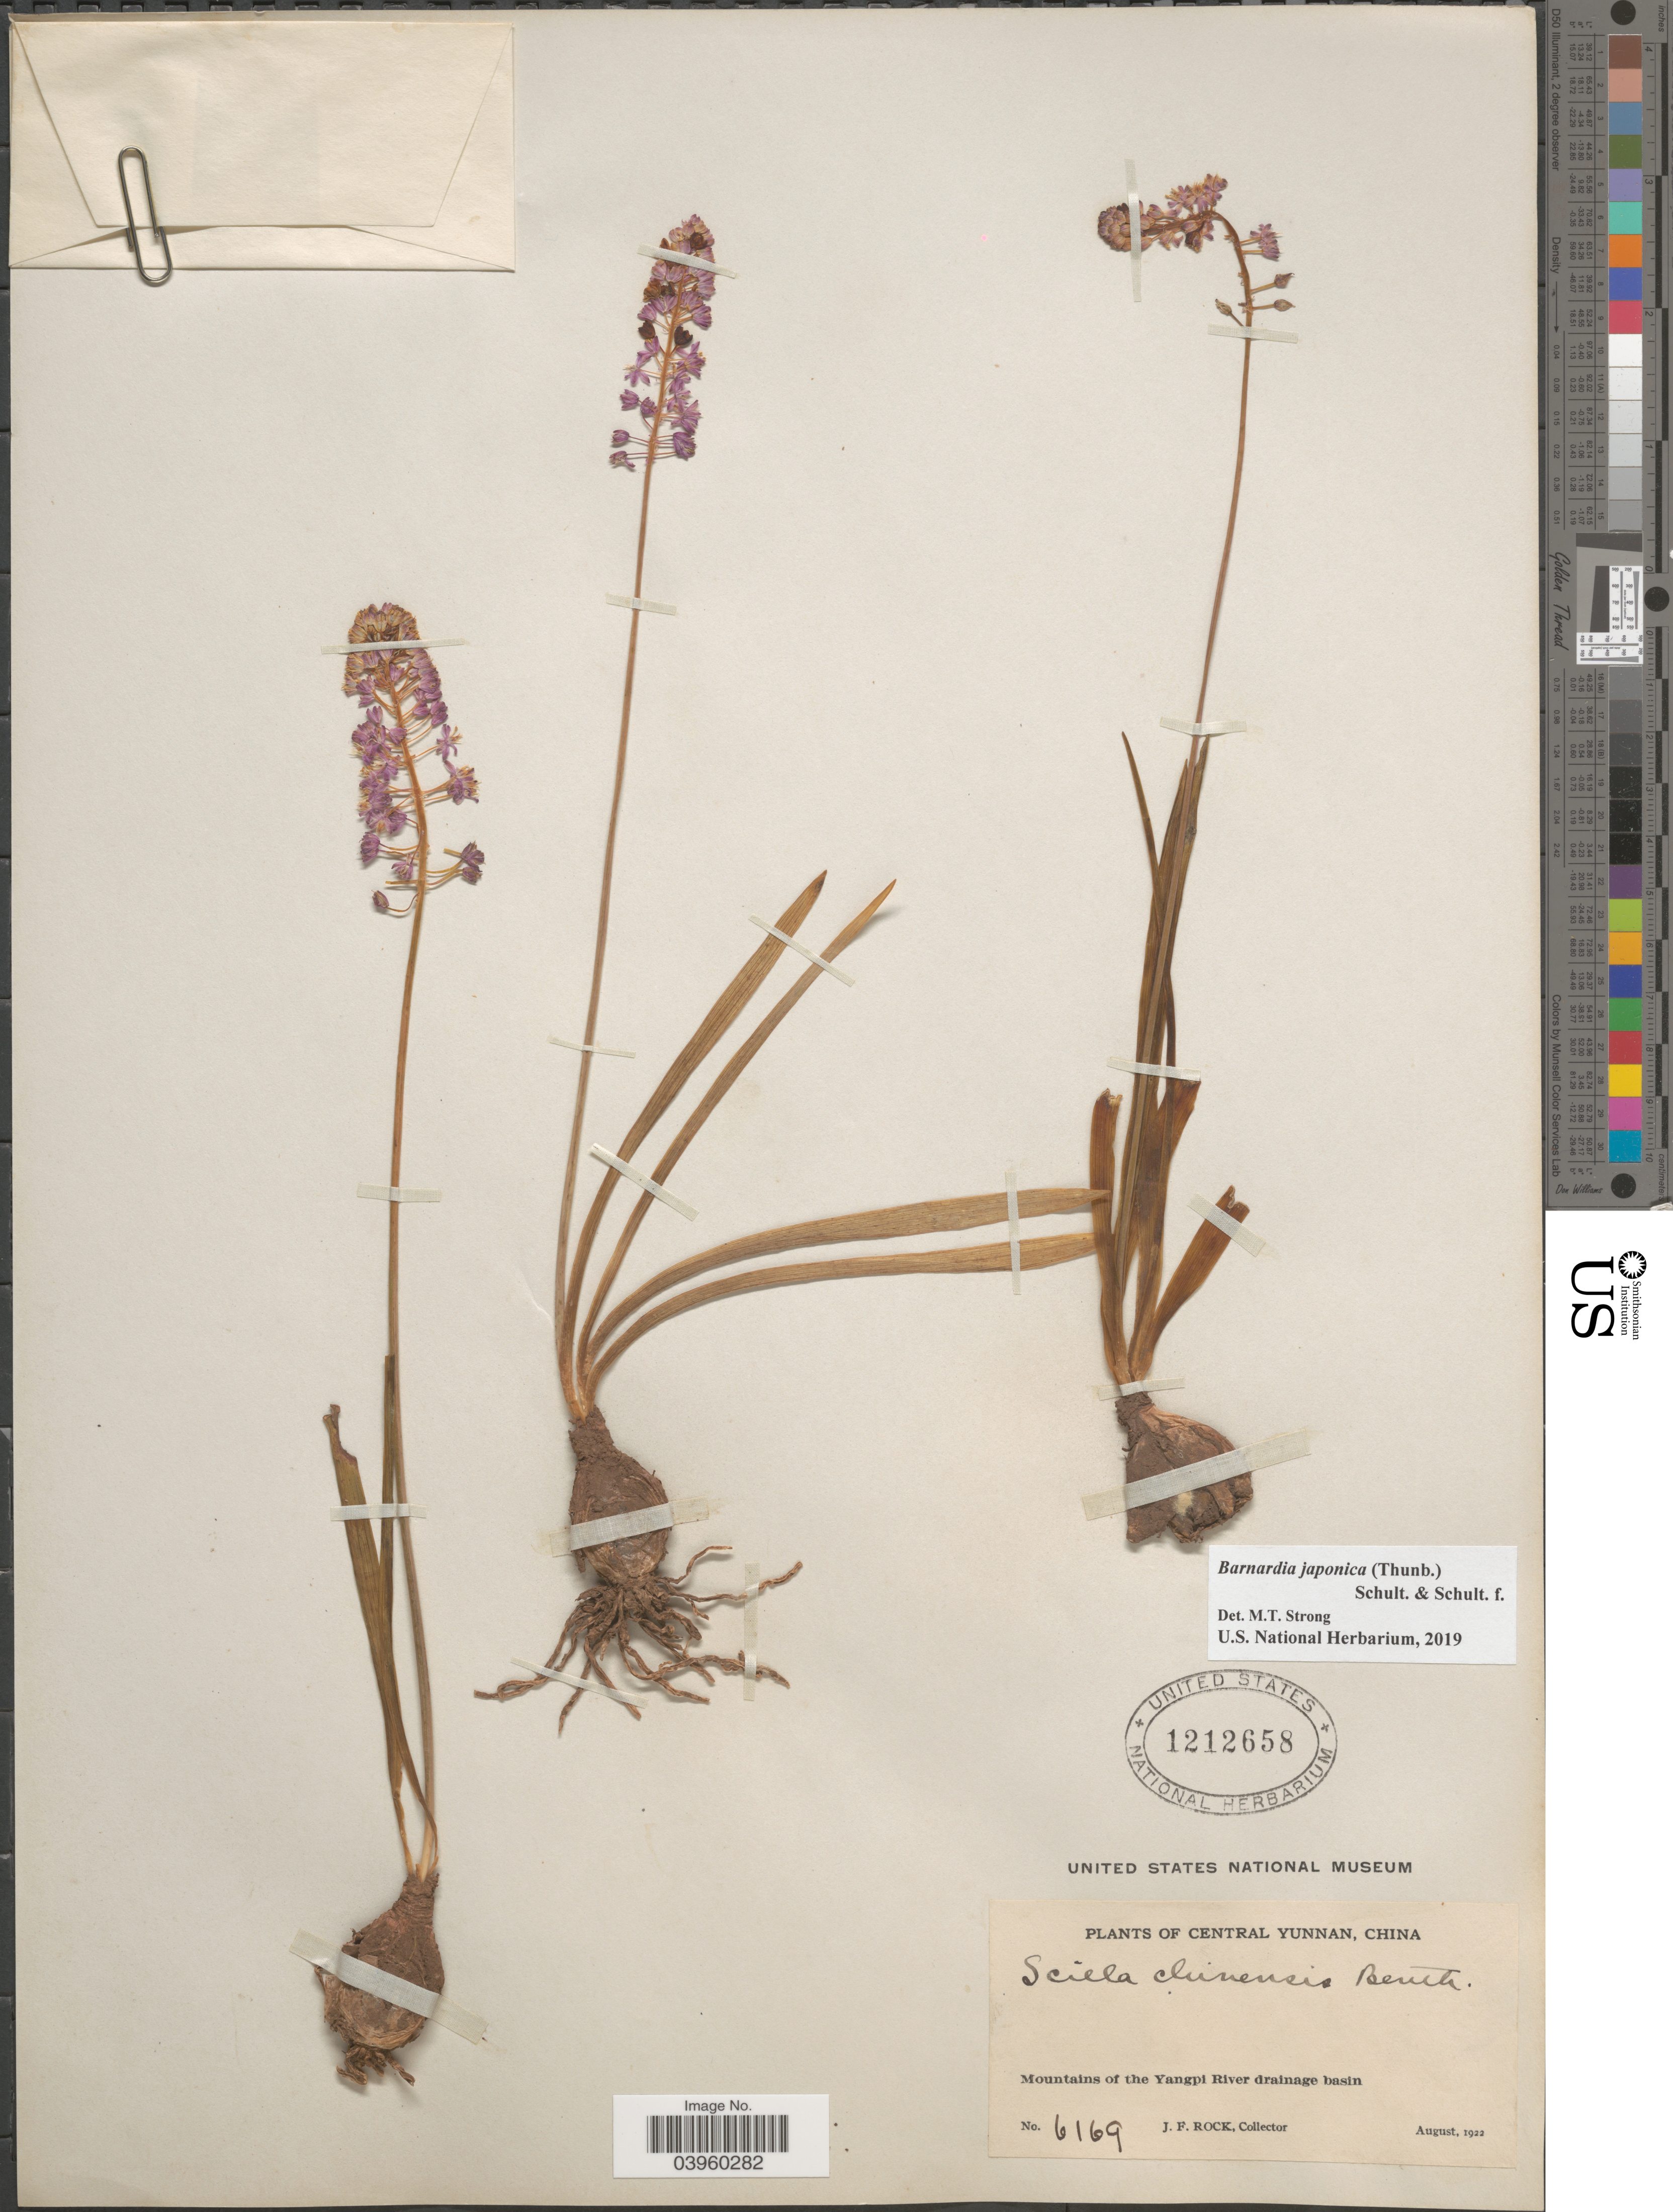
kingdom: Plantae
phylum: Tracheophyta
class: Liliopsida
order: Asparagales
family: Asparagaceae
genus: Barnardia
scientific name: Barnardia japonica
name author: (Thunb.) Schult. & Schult. f.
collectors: J. Rock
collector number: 6169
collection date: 1922-08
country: China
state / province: Yunnan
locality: Central Yunnan. Mountains of the Yangpi River drainage basin.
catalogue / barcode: US 1212658